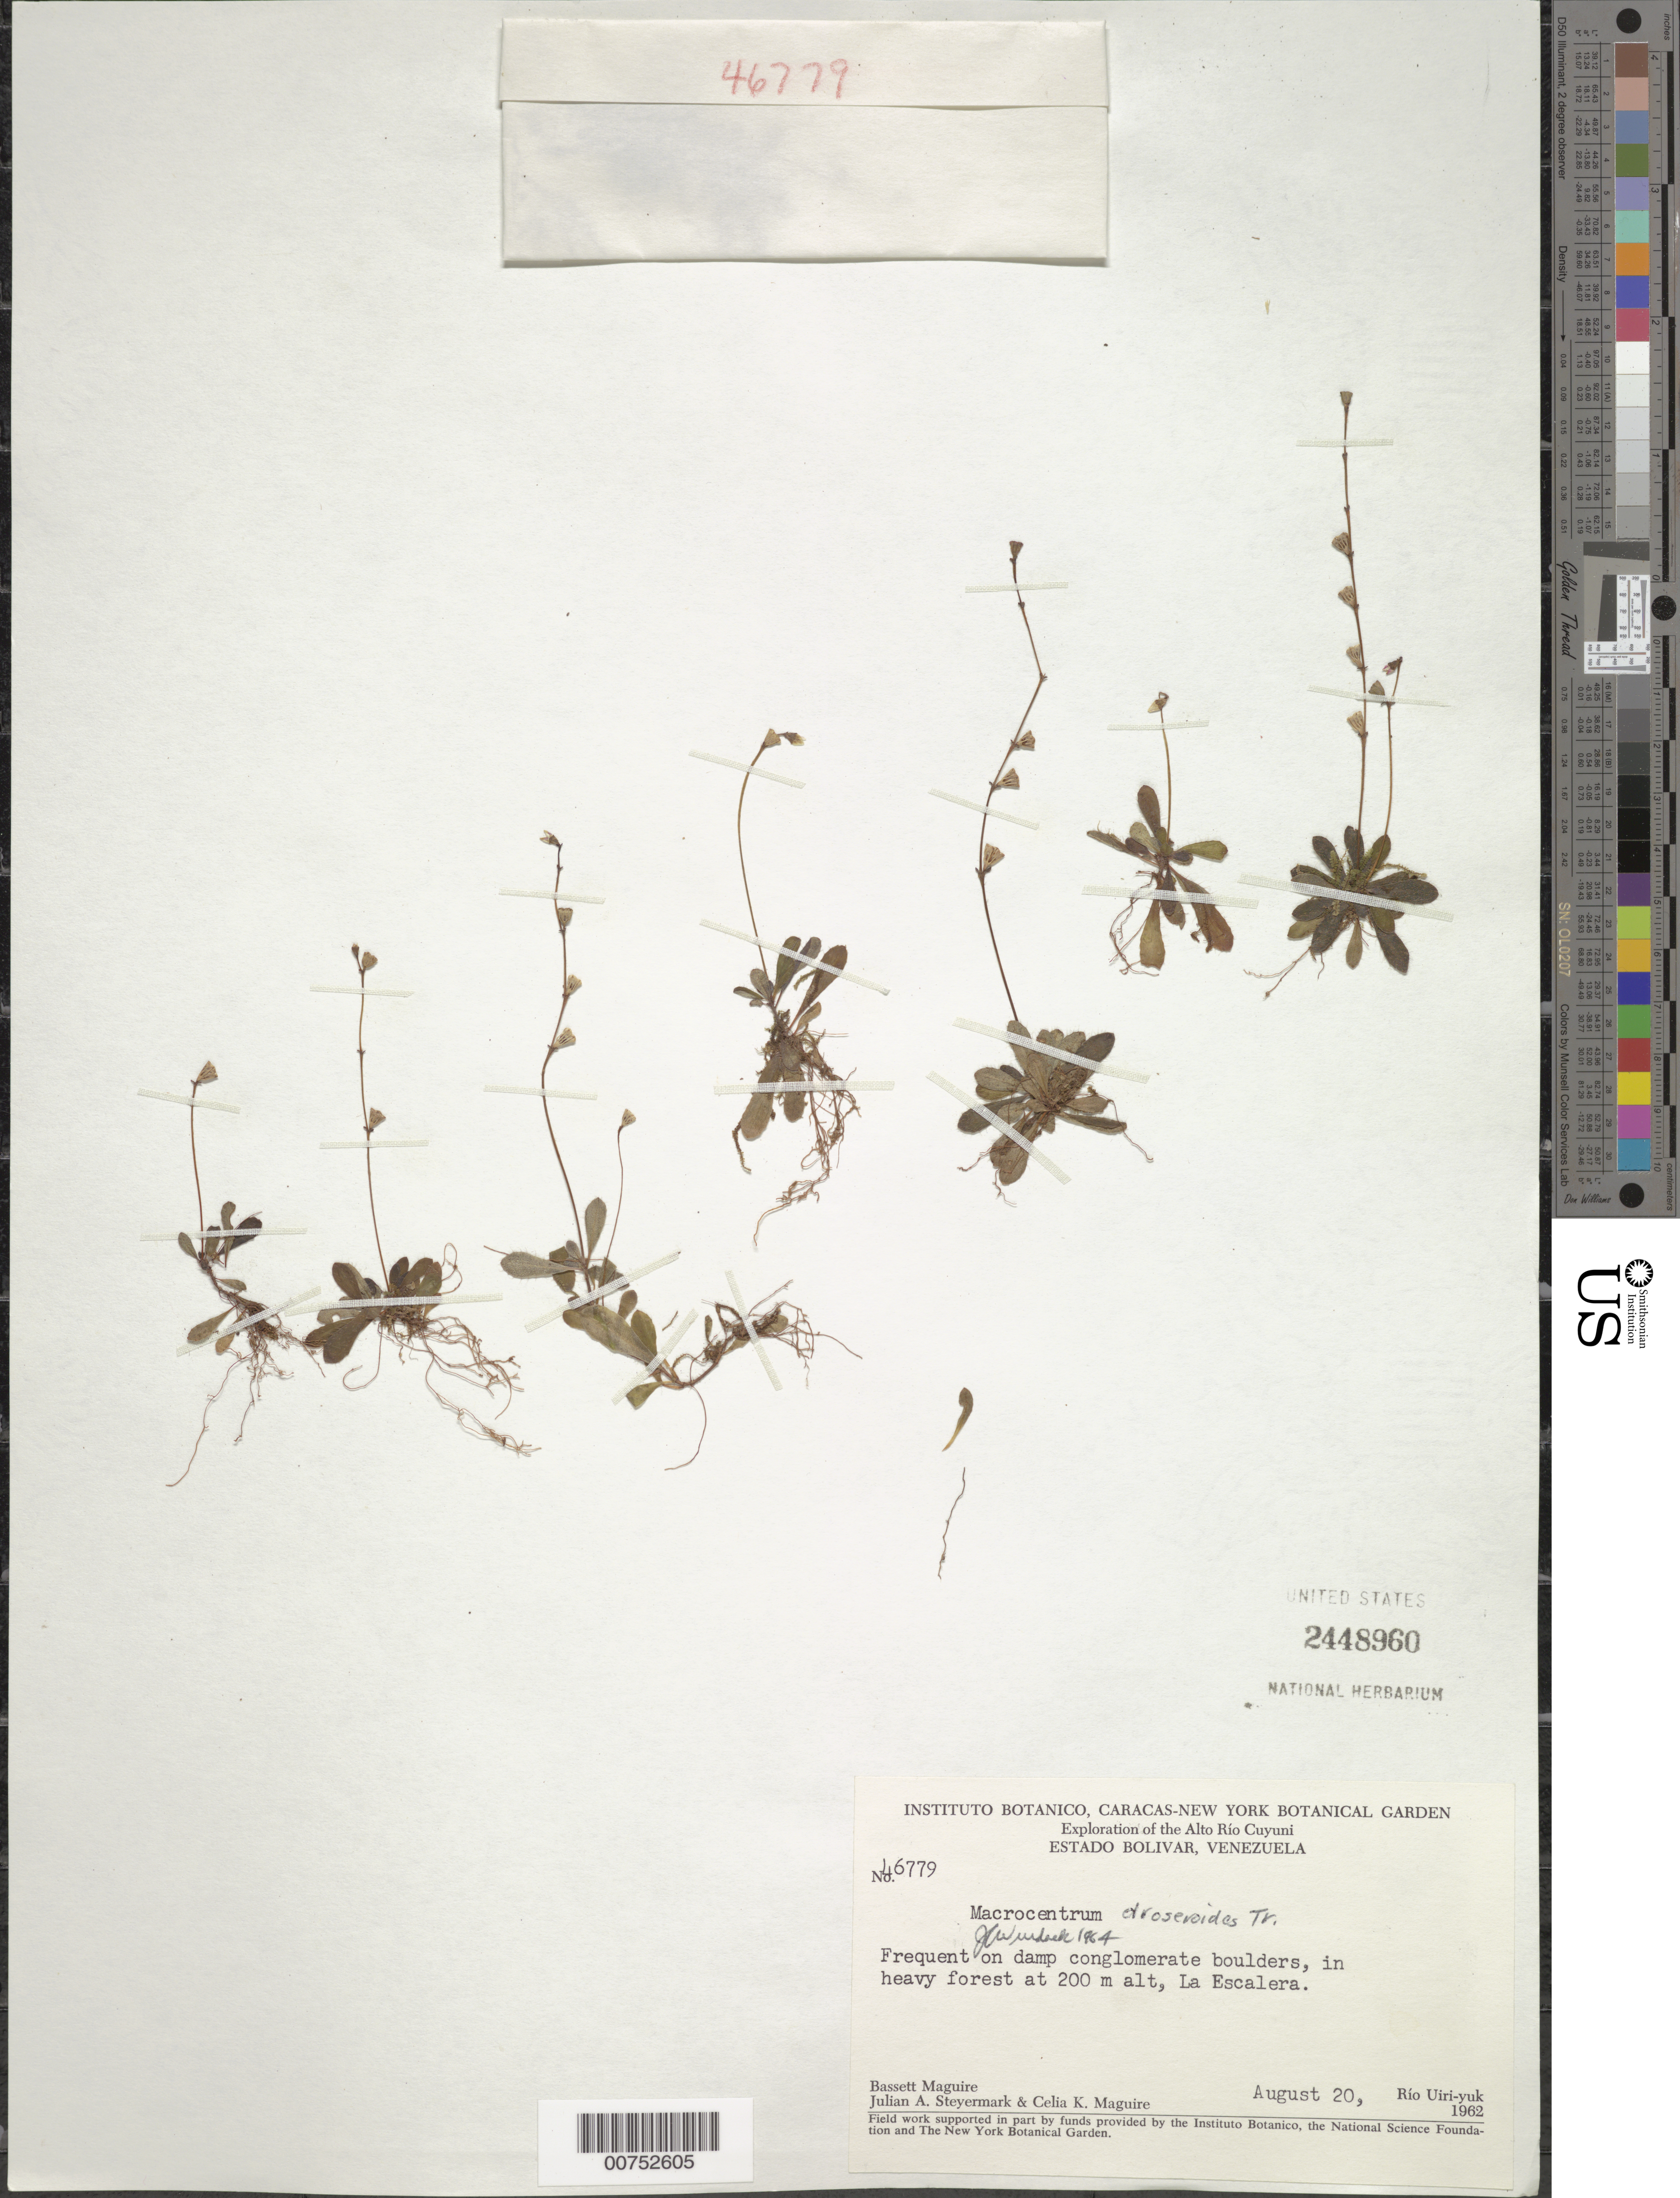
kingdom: Plantae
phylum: Tracheophyta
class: Magnoliopsida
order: Myrtales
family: Melastomataceae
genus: Macrocentrum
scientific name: Macrocentrum droseroides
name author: Triana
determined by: Wurdack, John J., (US), US (UNITED STATES)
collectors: B. Maguire, C. K. Maguire & J. Steyermark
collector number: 46779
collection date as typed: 20-Aug-62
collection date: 1962-08-20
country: Venezuela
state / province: Bolívar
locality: Alto Río Cuyuni, Río Uiri-yuk, La Escalera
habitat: Damp conglomerate boulders in heavy forest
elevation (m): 200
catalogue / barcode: US 2448960